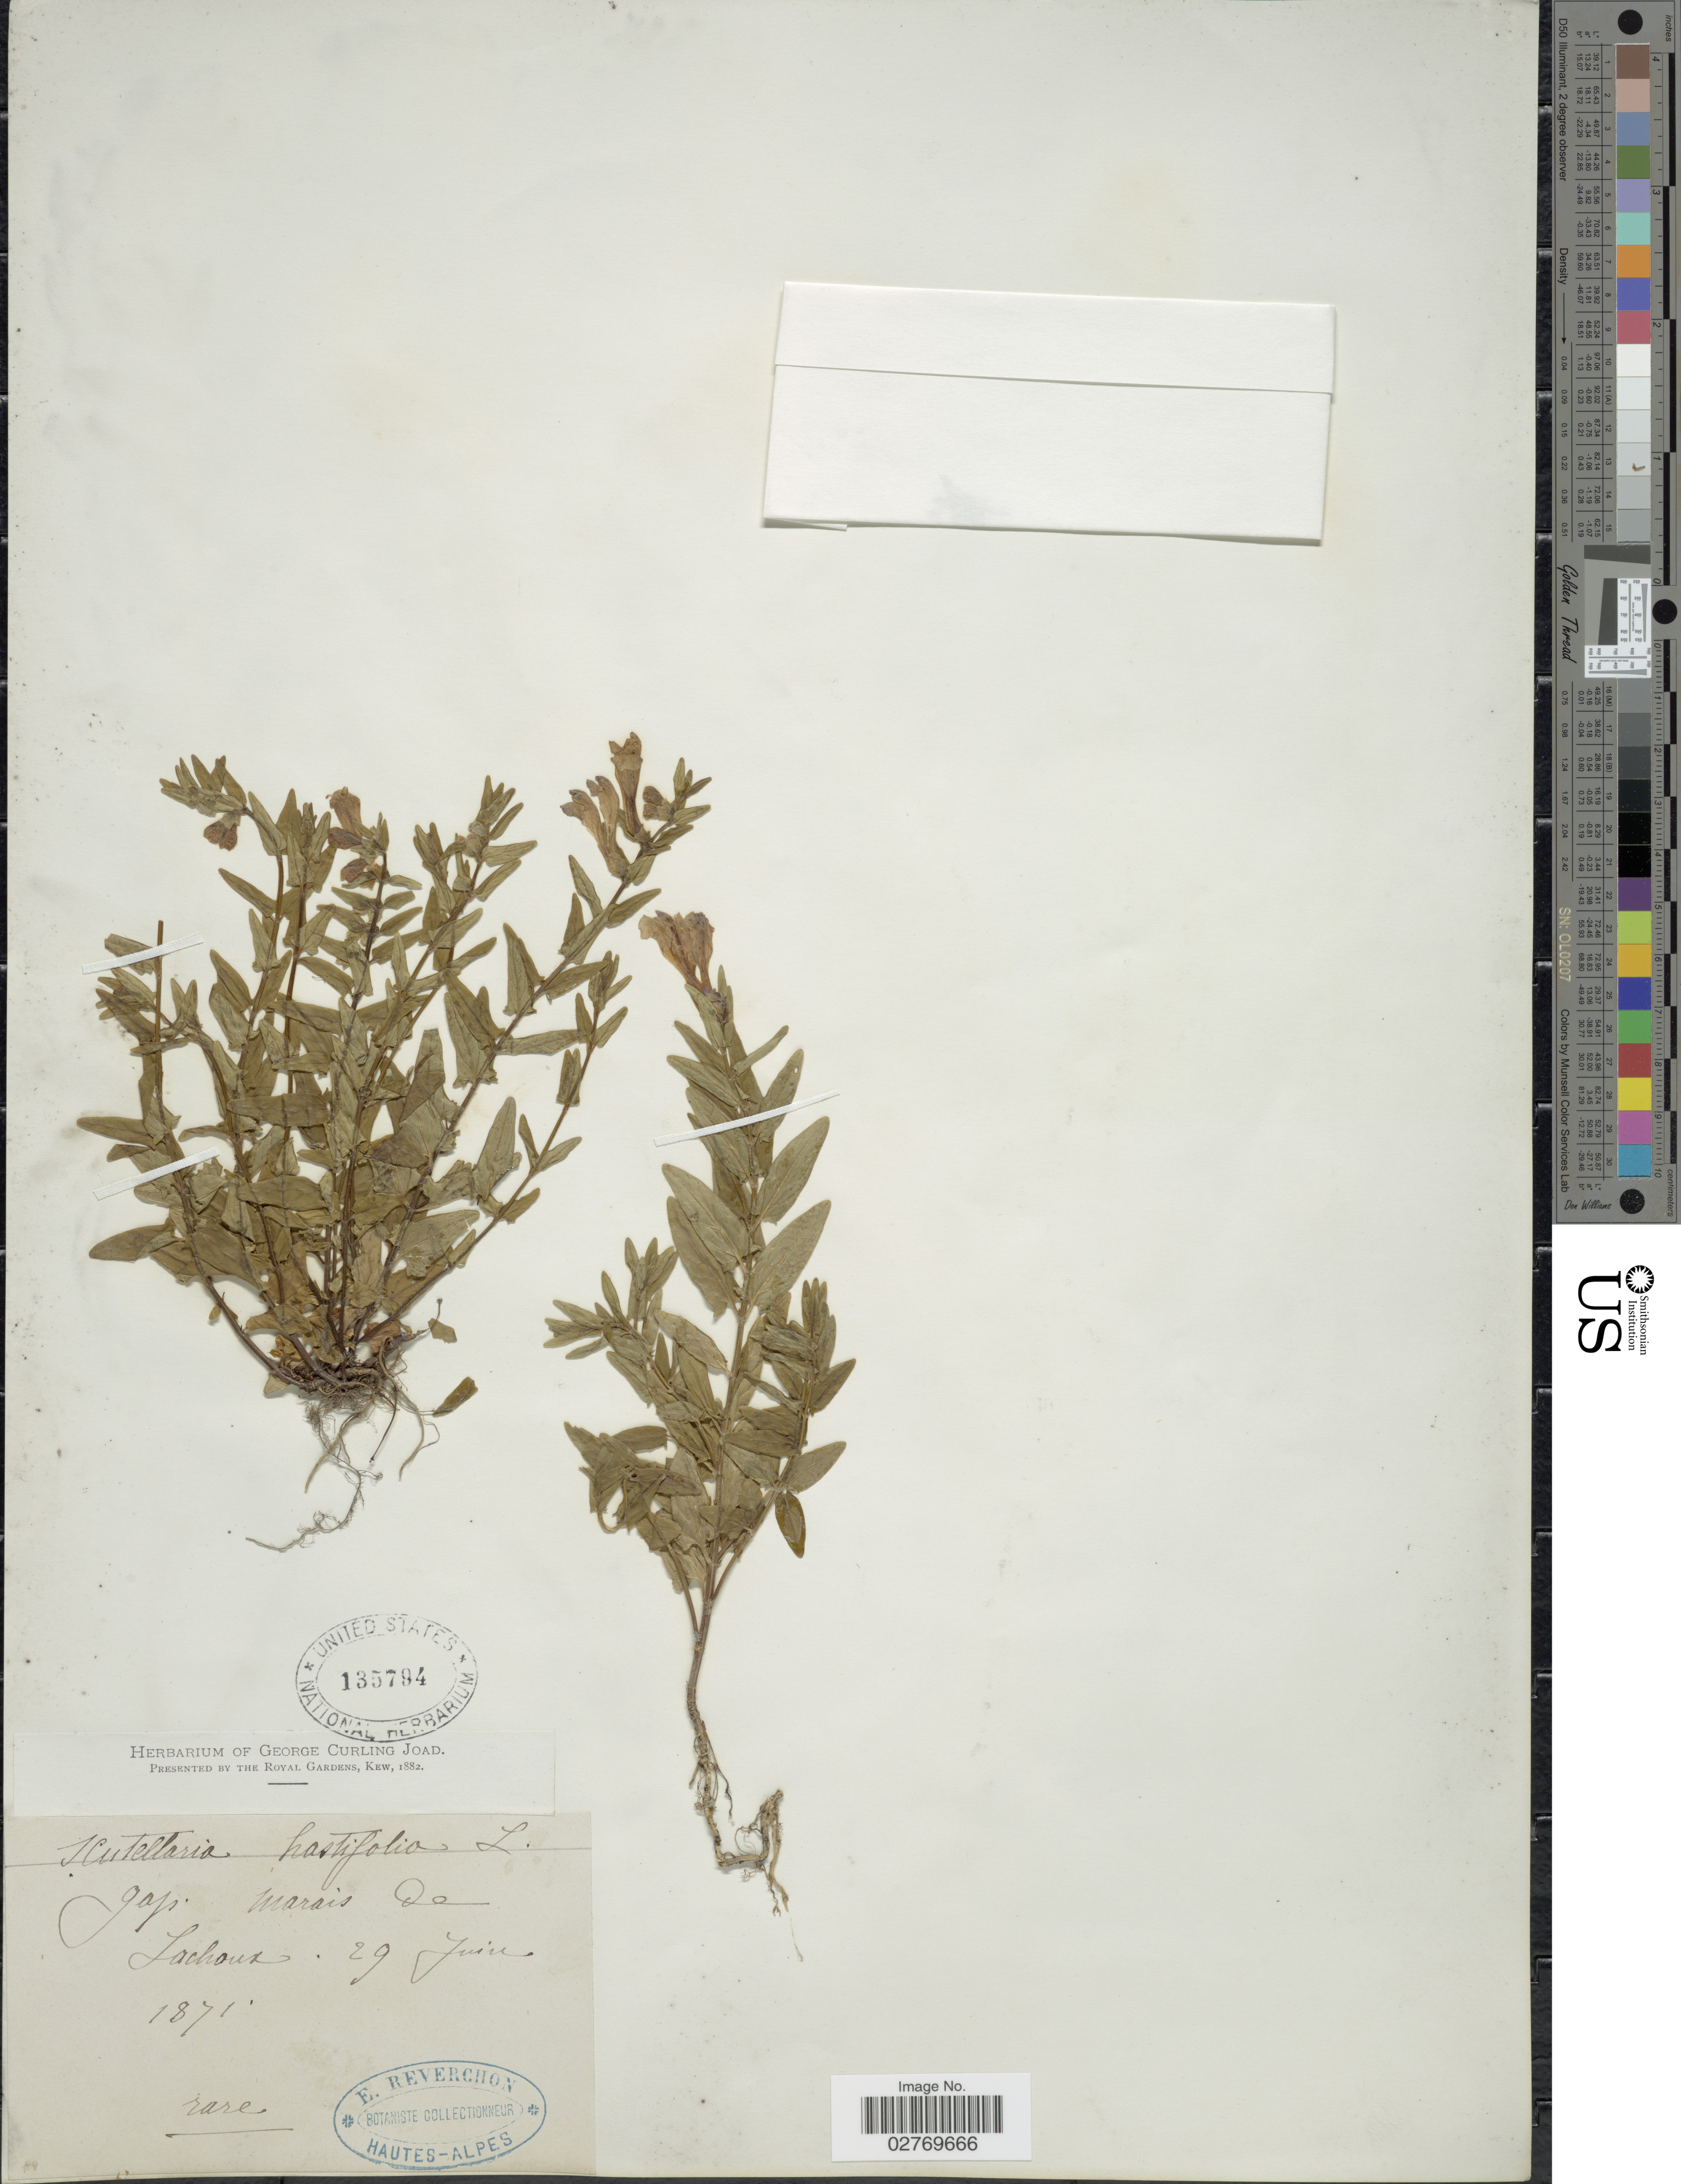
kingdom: Plantae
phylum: Tracheophyta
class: Magnoliopsida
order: Lamiales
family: Lamiaceae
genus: Scutellaria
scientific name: Scutellaria hastifolia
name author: L.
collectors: E. Reverchon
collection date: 1871-06-29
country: Switzerland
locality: Marais de Lachaux.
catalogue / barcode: US 135794